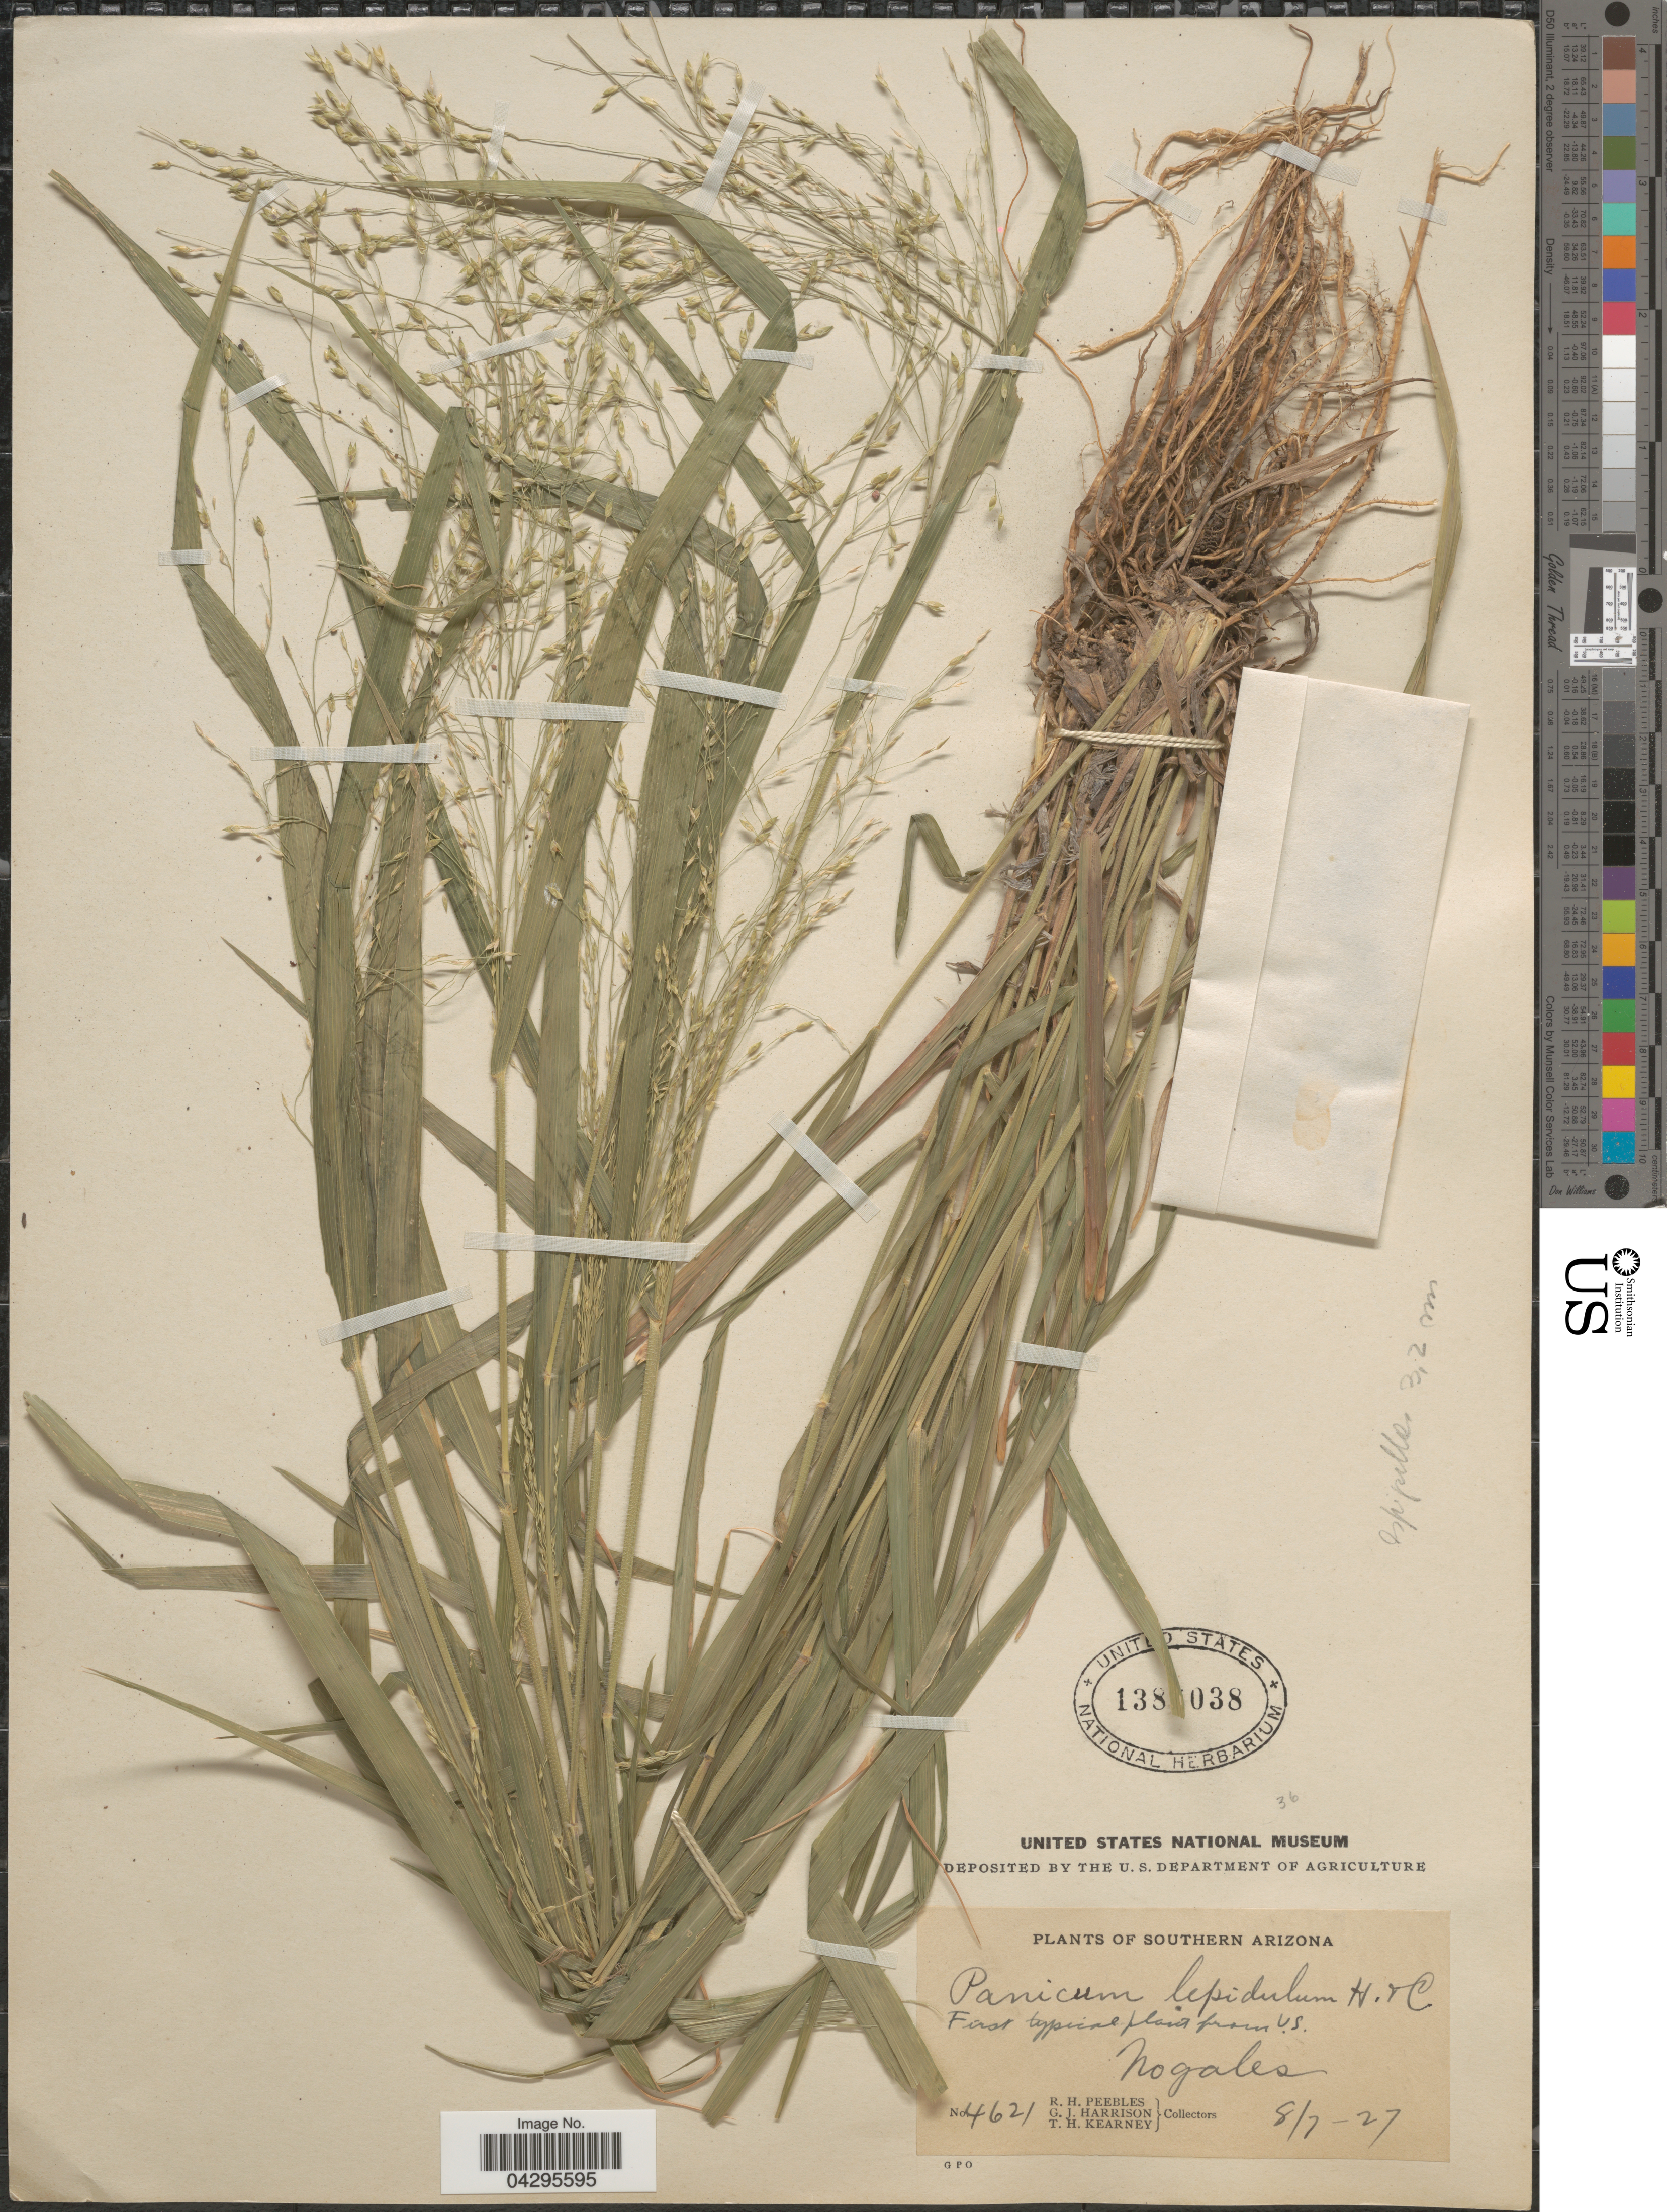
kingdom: Plantae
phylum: Tracheophyta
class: Liliopsida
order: Poales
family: Poaceae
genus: Panicum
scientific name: Panicum lepidulum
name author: Hitchc. & Chase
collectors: R. H. Peebles, G. J. Harrison & T. H. Kearney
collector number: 4621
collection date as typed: Transcribed d/m/y: 7/8/27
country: United States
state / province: Arizona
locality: Southern Arizona. Nogales.